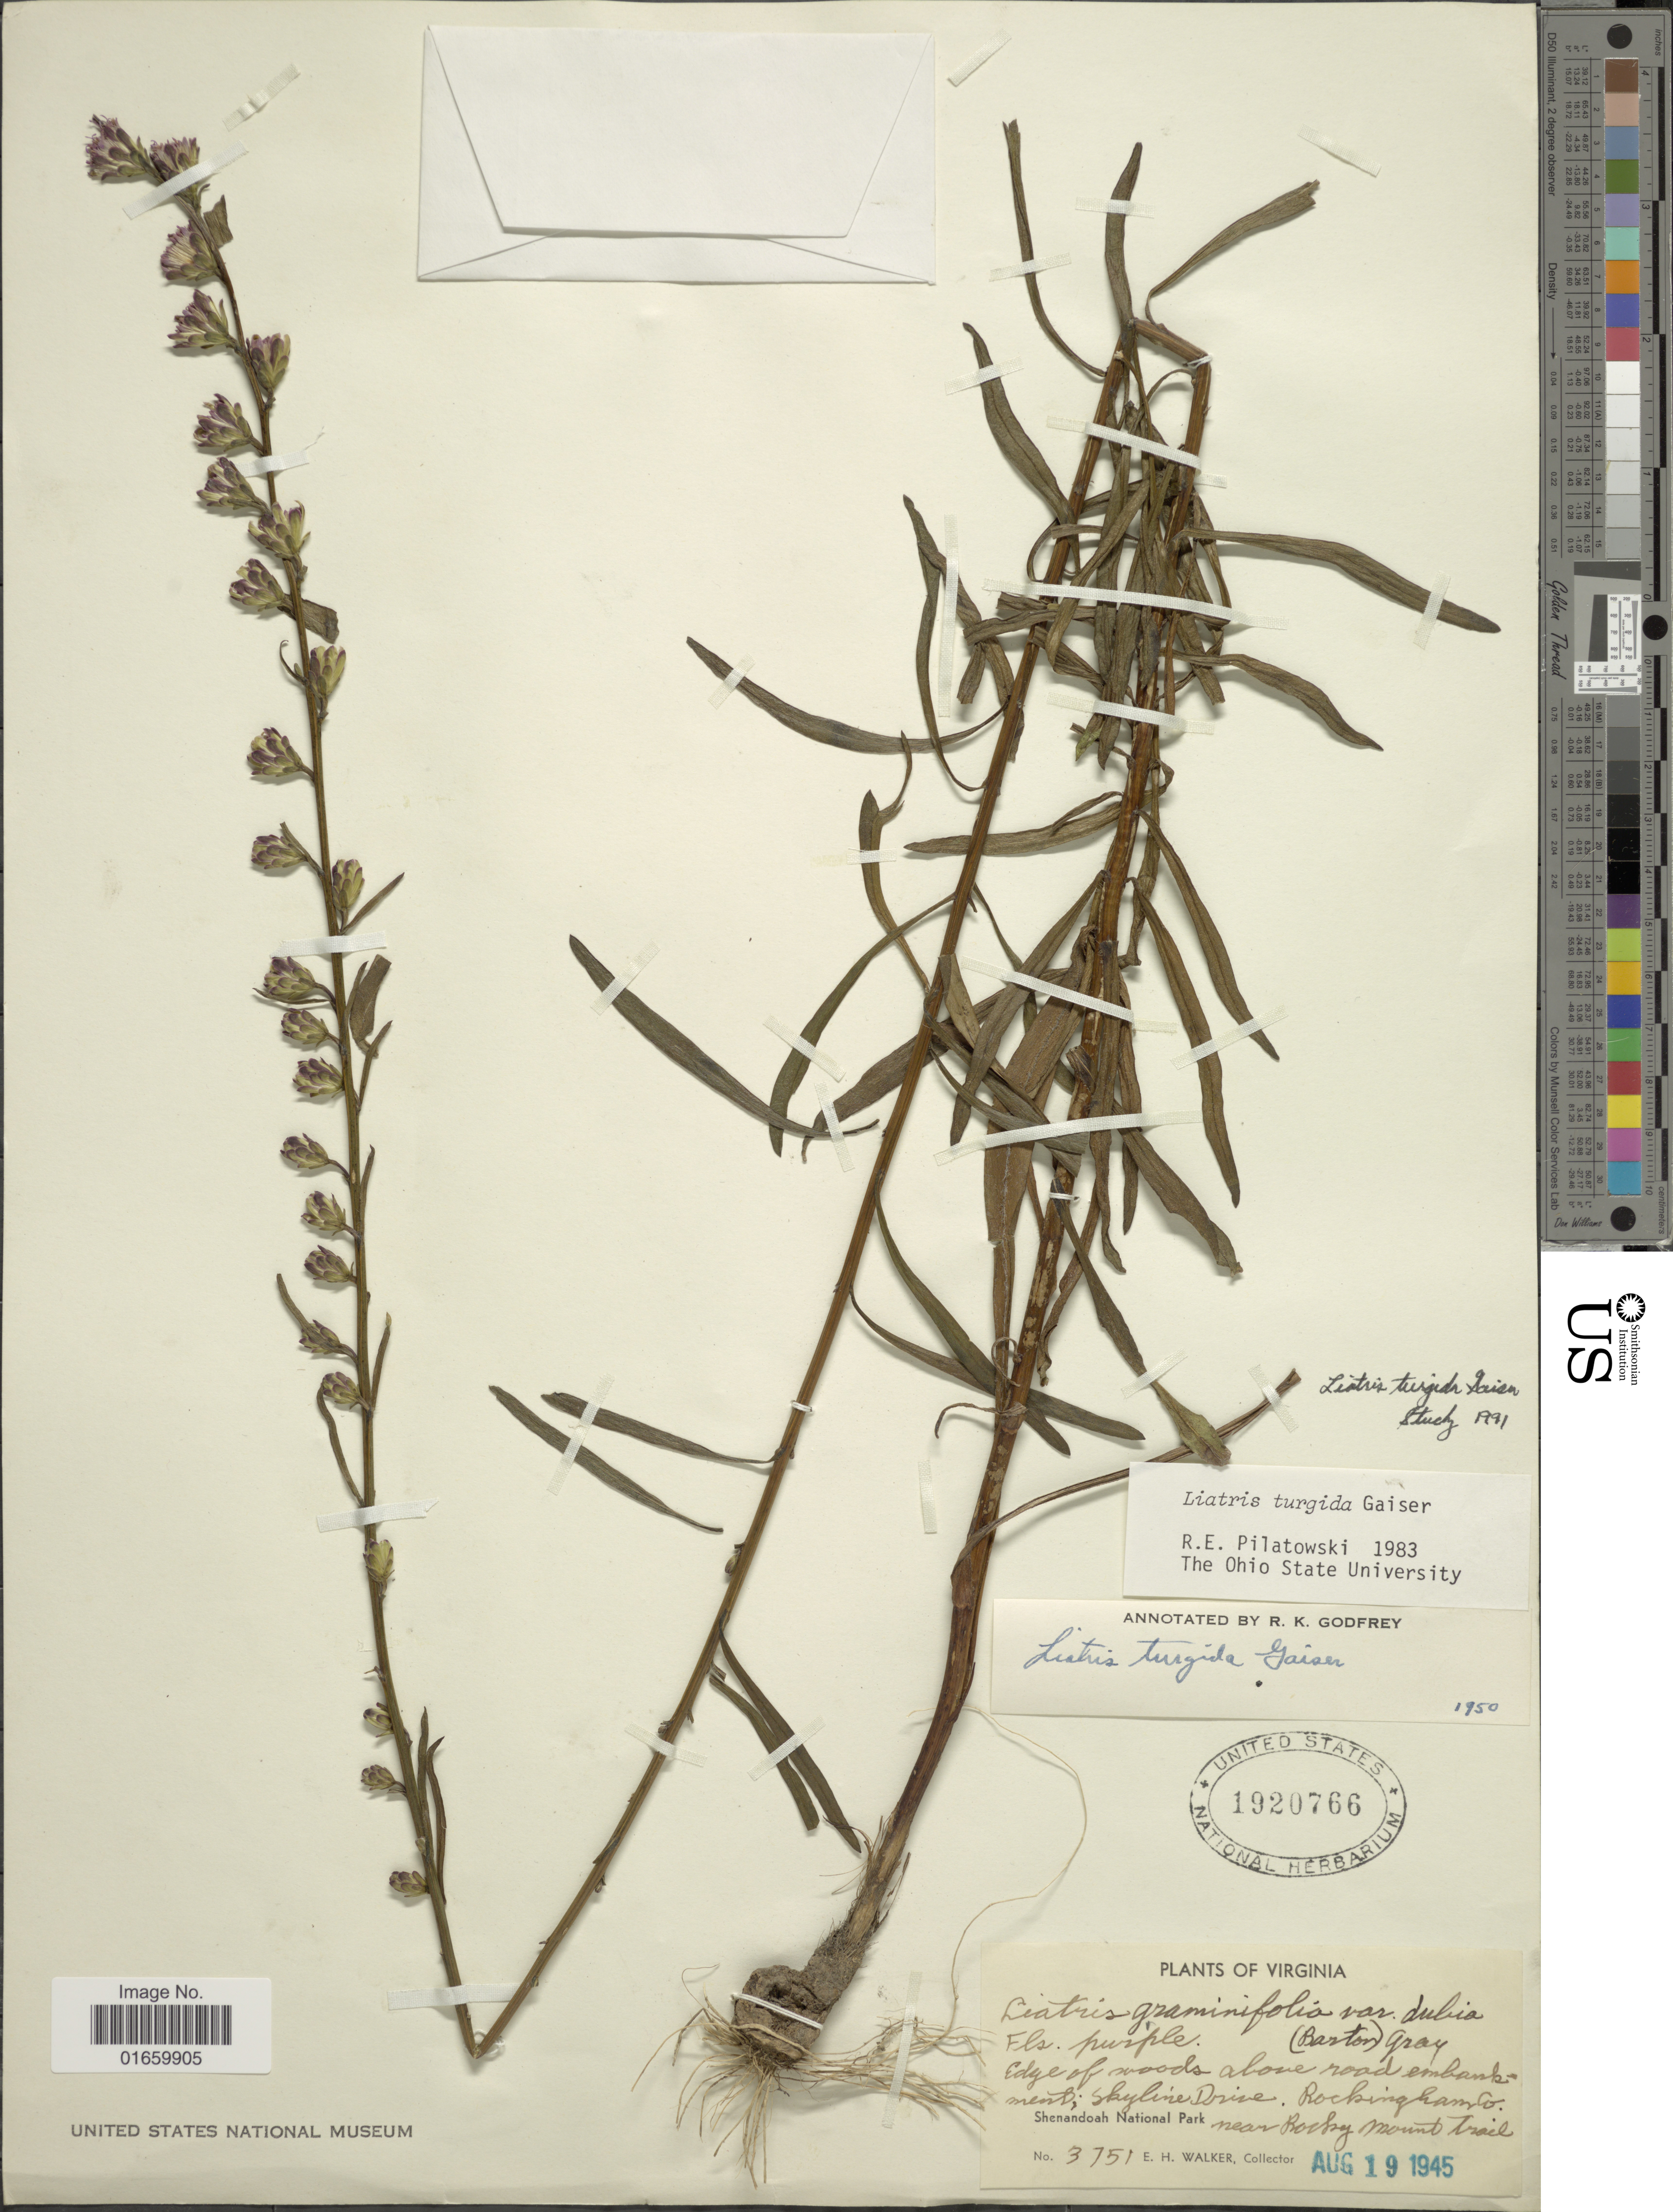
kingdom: Plantae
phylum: Tracheophyta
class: Magnoliopsida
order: Asterales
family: Asteraceae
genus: Liatris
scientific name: Liatris turgida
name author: Gaiser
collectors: E. H. Walker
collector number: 3751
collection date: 1945-08-19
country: United States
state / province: Virginia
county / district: Rockingham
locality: Shenandoah National Park, near Rocky Mount Trail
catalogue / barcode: US 1920766